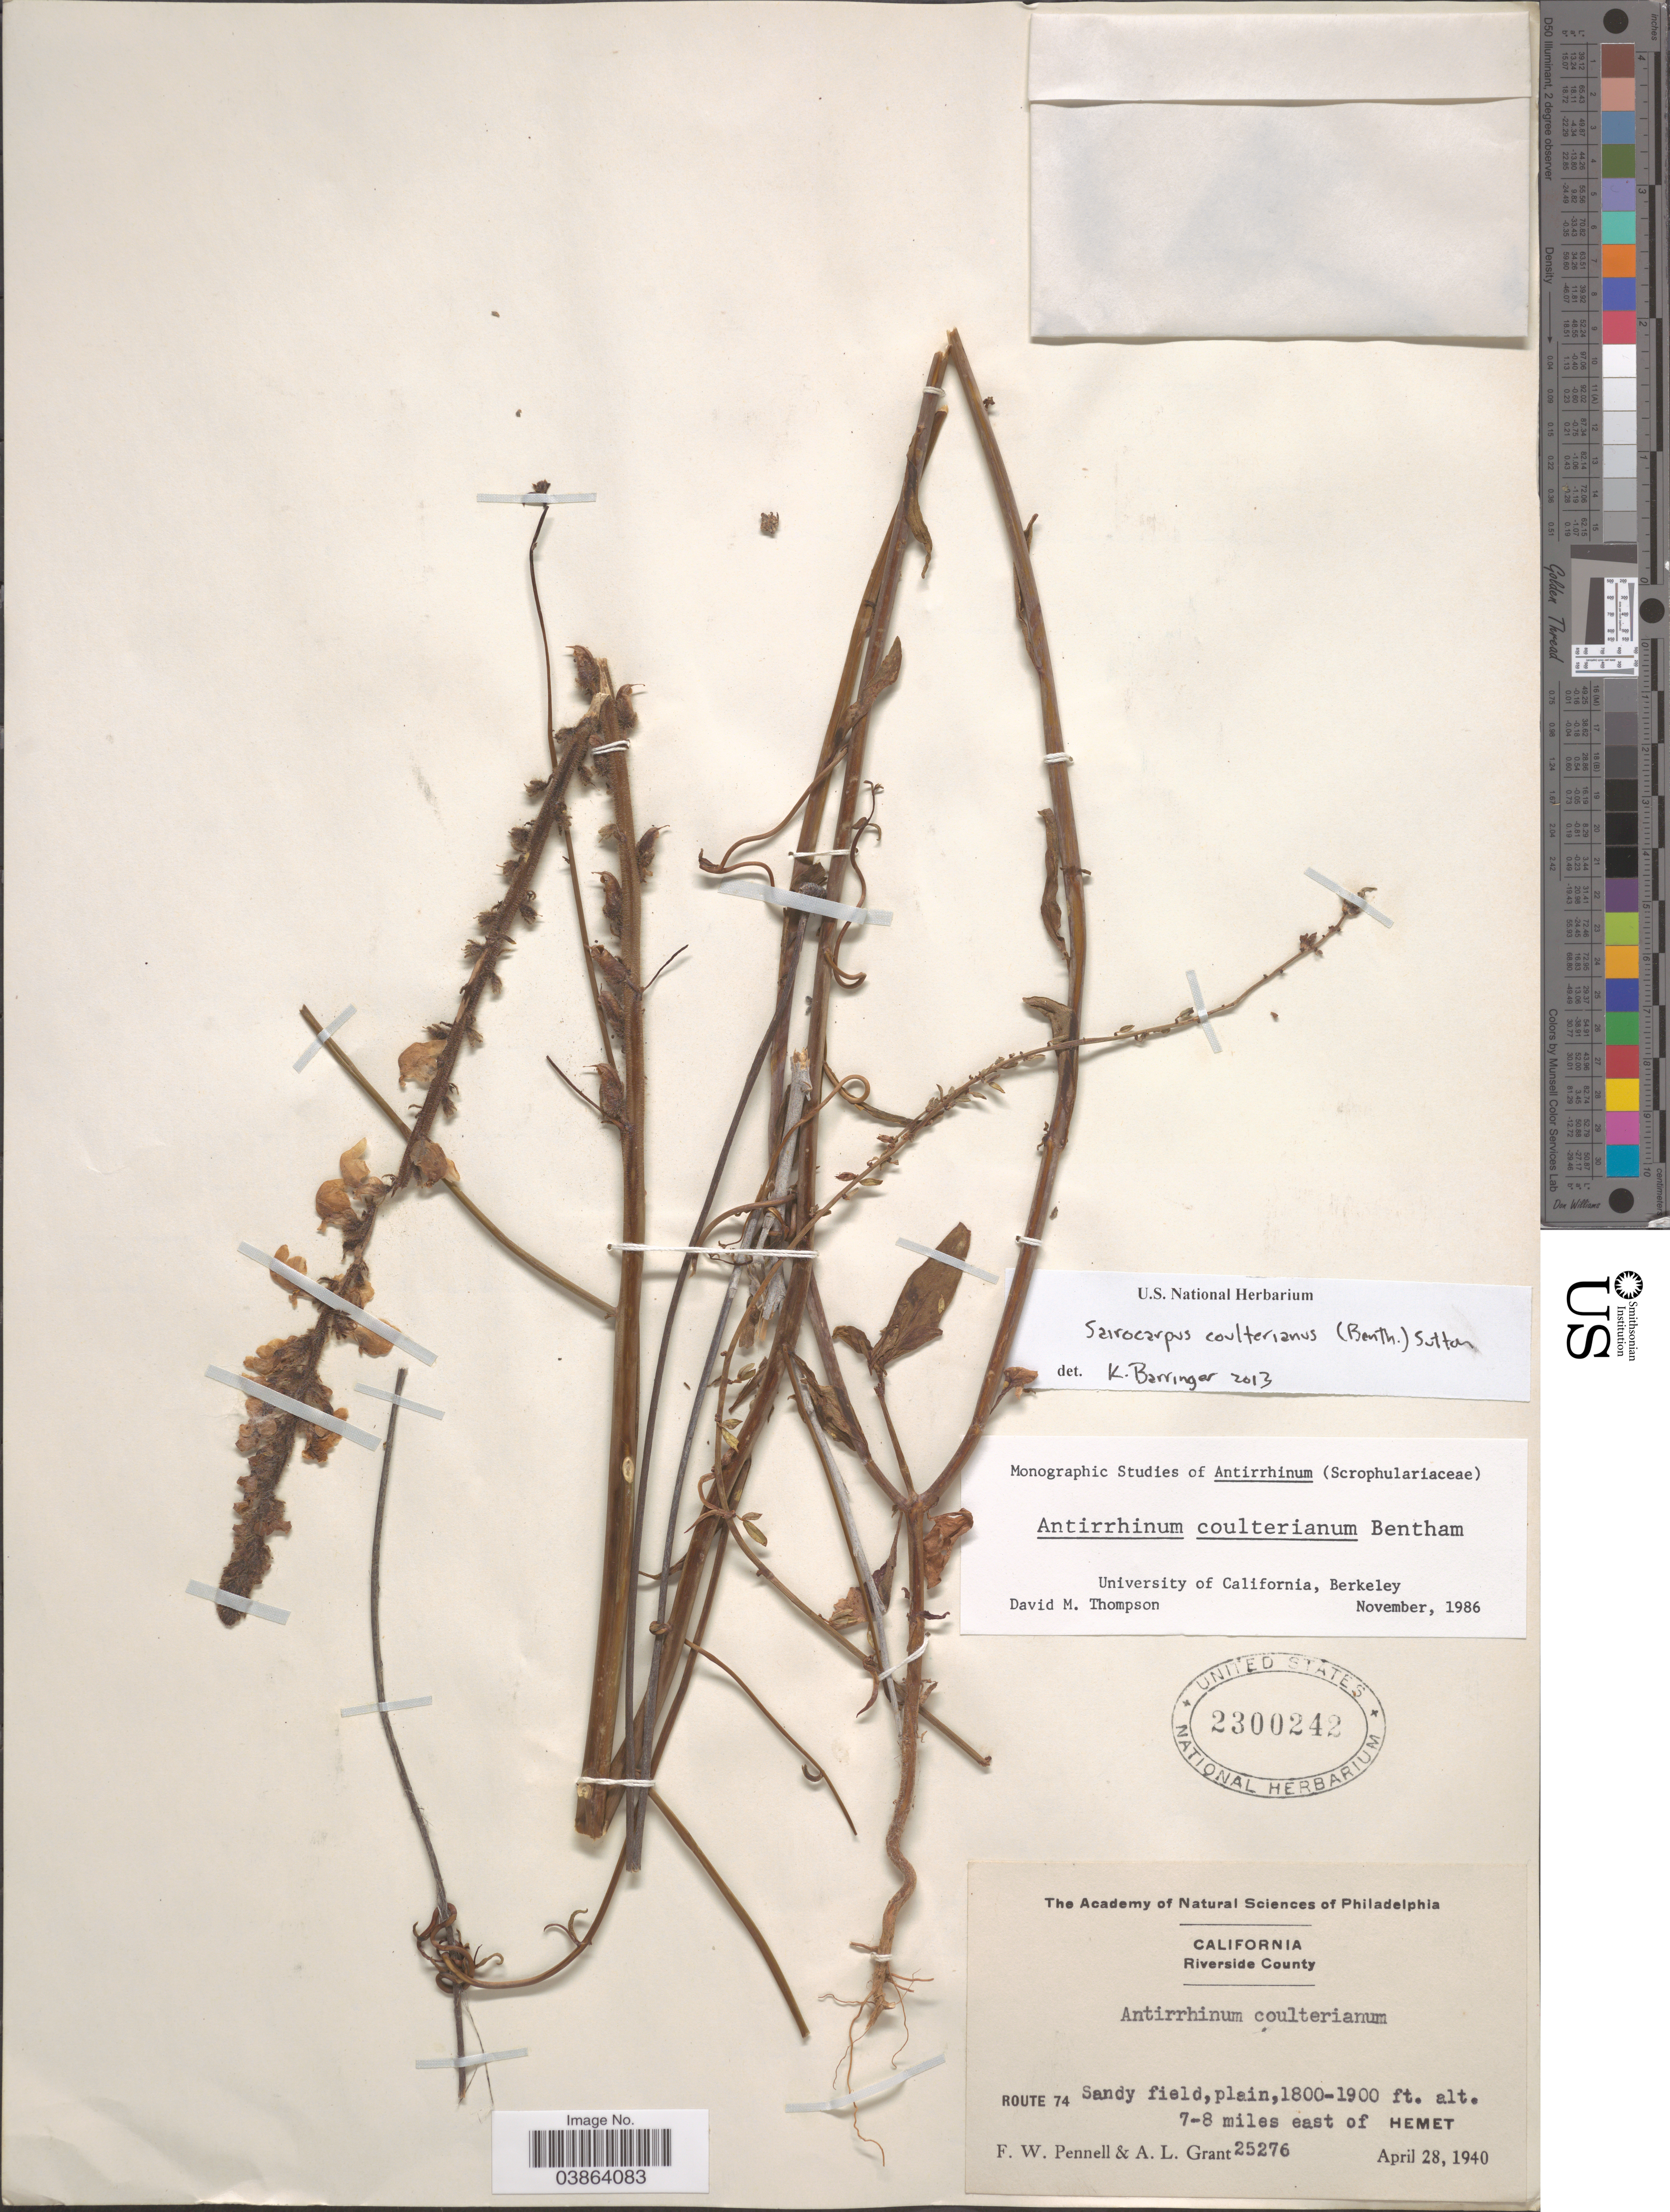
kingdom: Plantae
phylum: Tracheophyta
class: Magnoliopsida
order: Lamiales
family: Plantaginaceae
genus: Sairocarpus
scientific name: Sairocarpus coulterianus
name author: (Benth.) D.A. Sutton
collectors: F. W. Pennell & A. L. Grant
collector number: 25276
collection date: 1940-04-28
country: United States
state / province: California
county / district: Riverside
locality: Riverside County. Route 74. 7-8 miles east of Hemet.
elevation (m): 549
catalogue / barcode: US 2300242